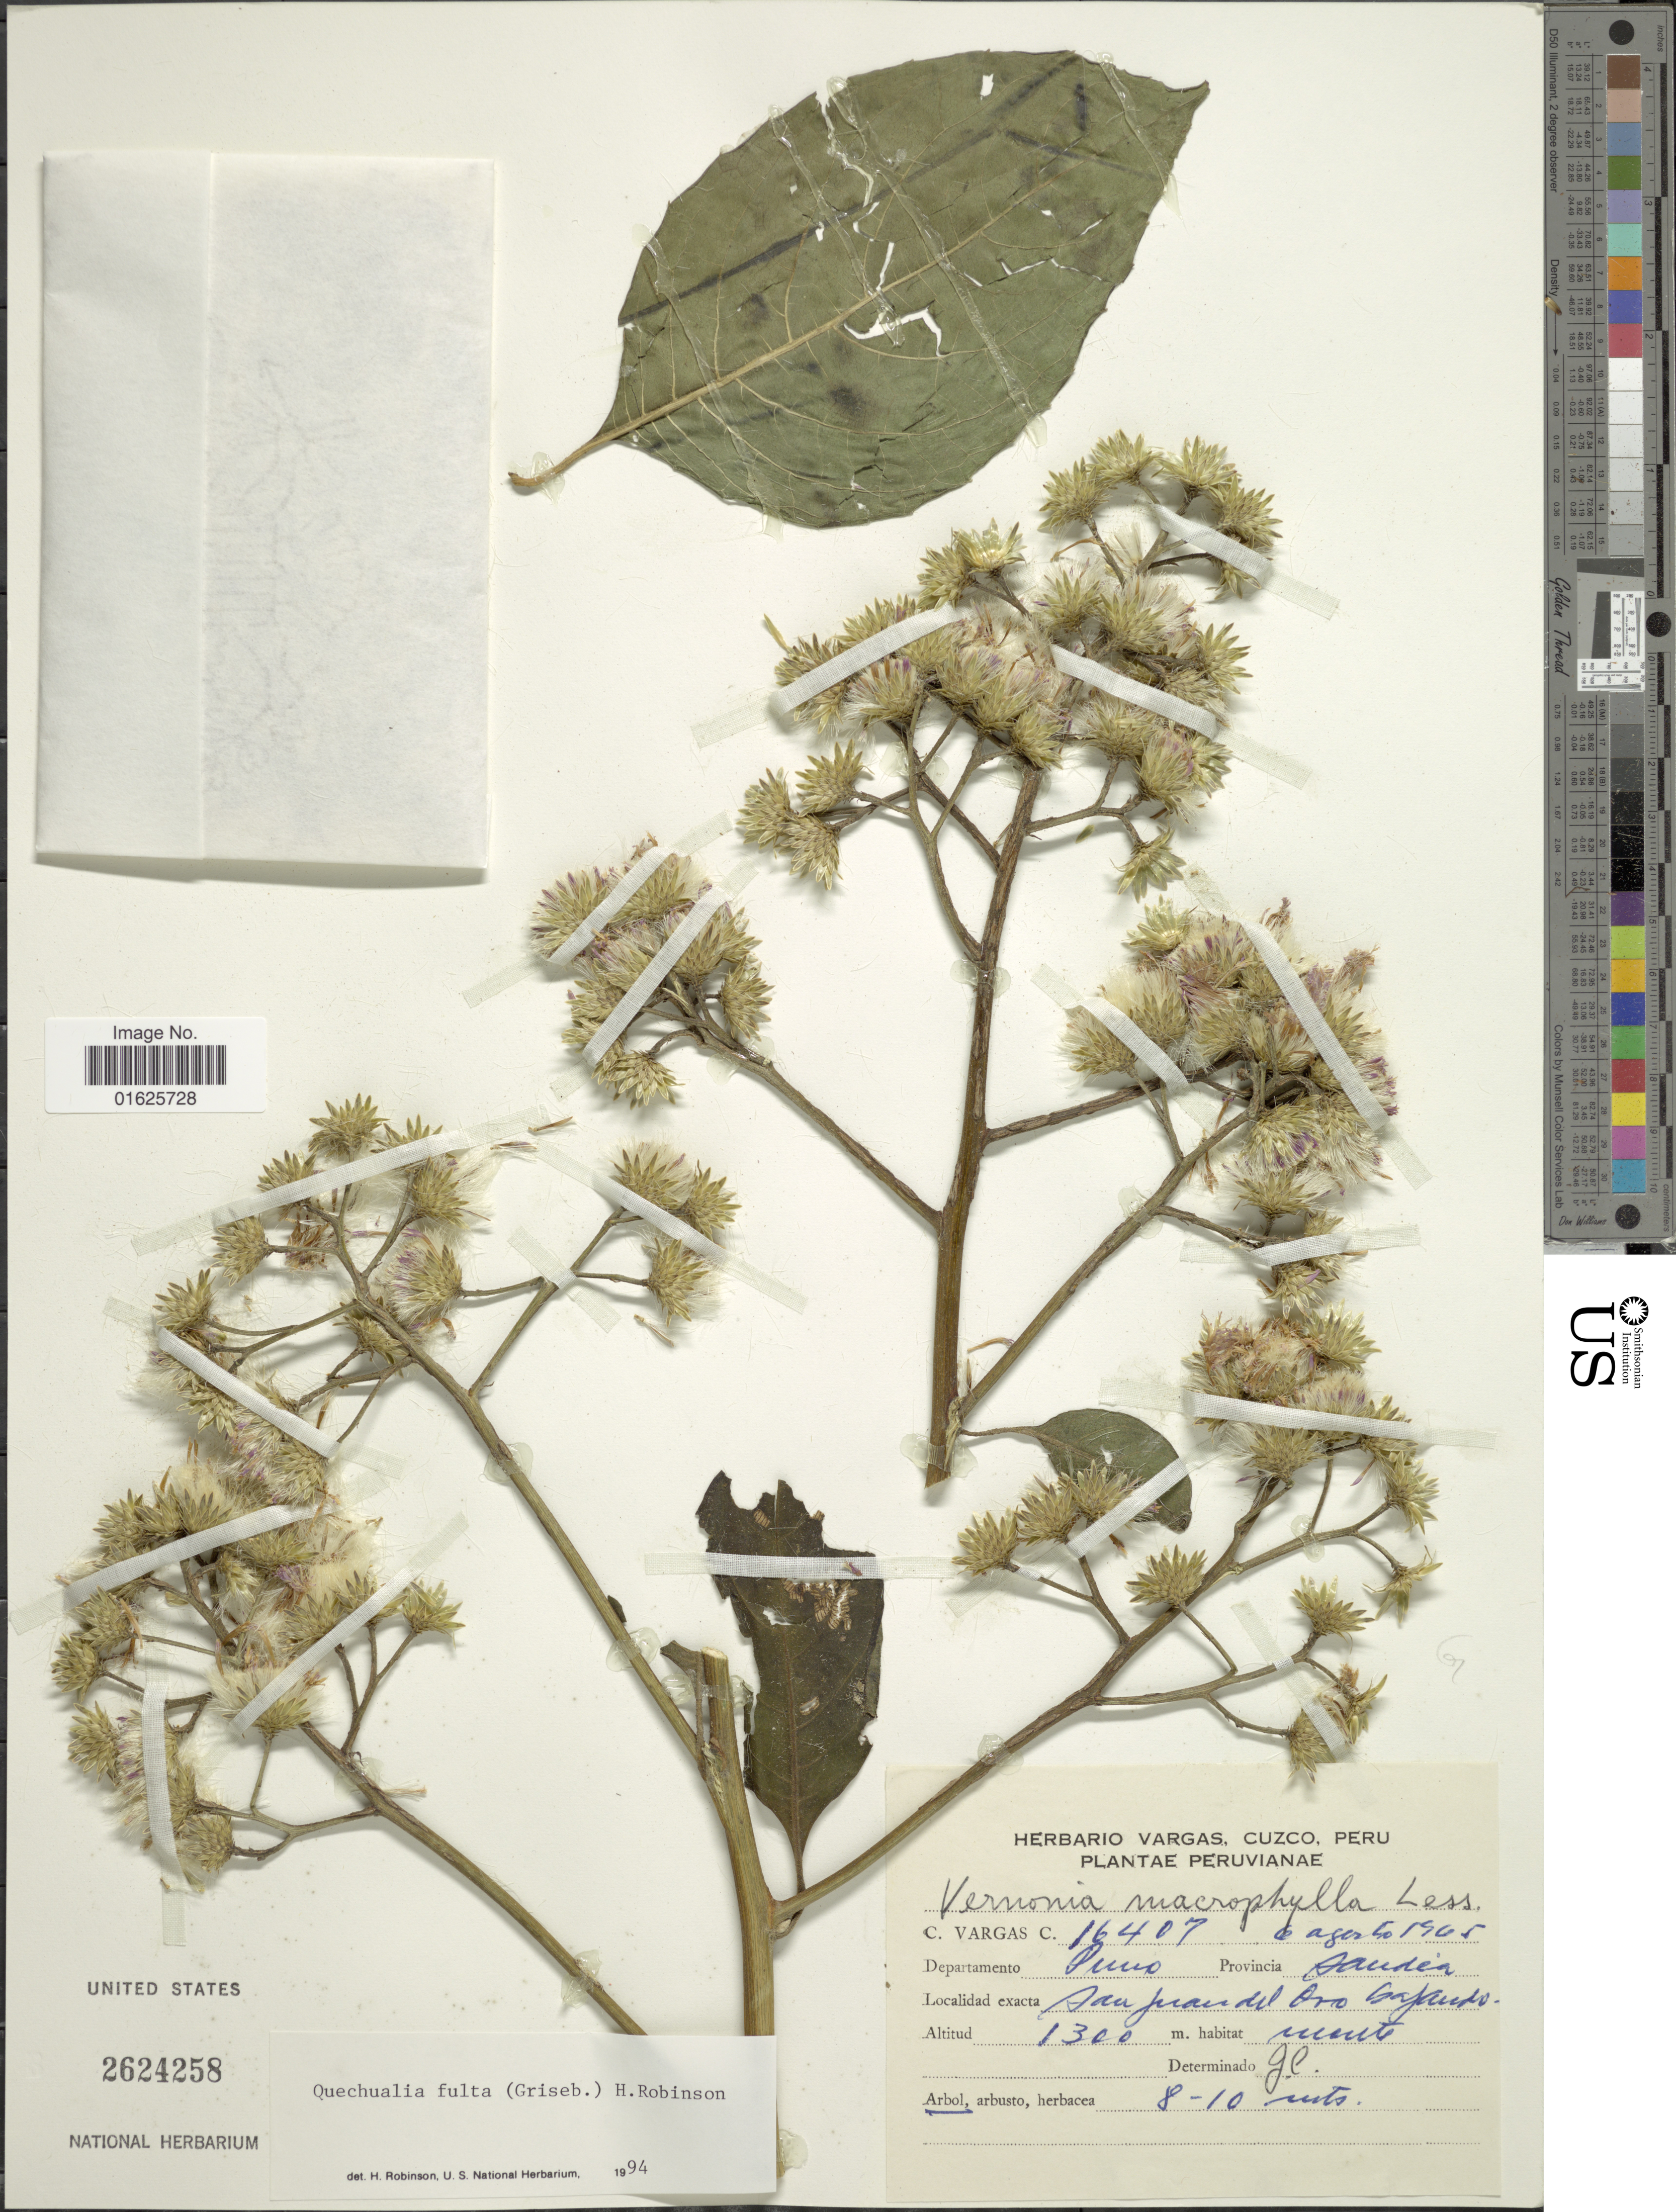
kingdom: Plantae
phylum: Tracheophyta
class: Magnoliopsida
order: Asterales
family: Asteraceae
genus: Quechualia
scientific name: Quechualia fulta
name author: (Griseb.) H. Rob.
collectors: C. Vargas Calderón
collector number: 16407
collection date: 1965-08-06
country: Peru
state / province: Puno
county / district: Sandia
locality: San Juan del Oro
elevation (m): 1300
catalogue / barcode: US 2624258